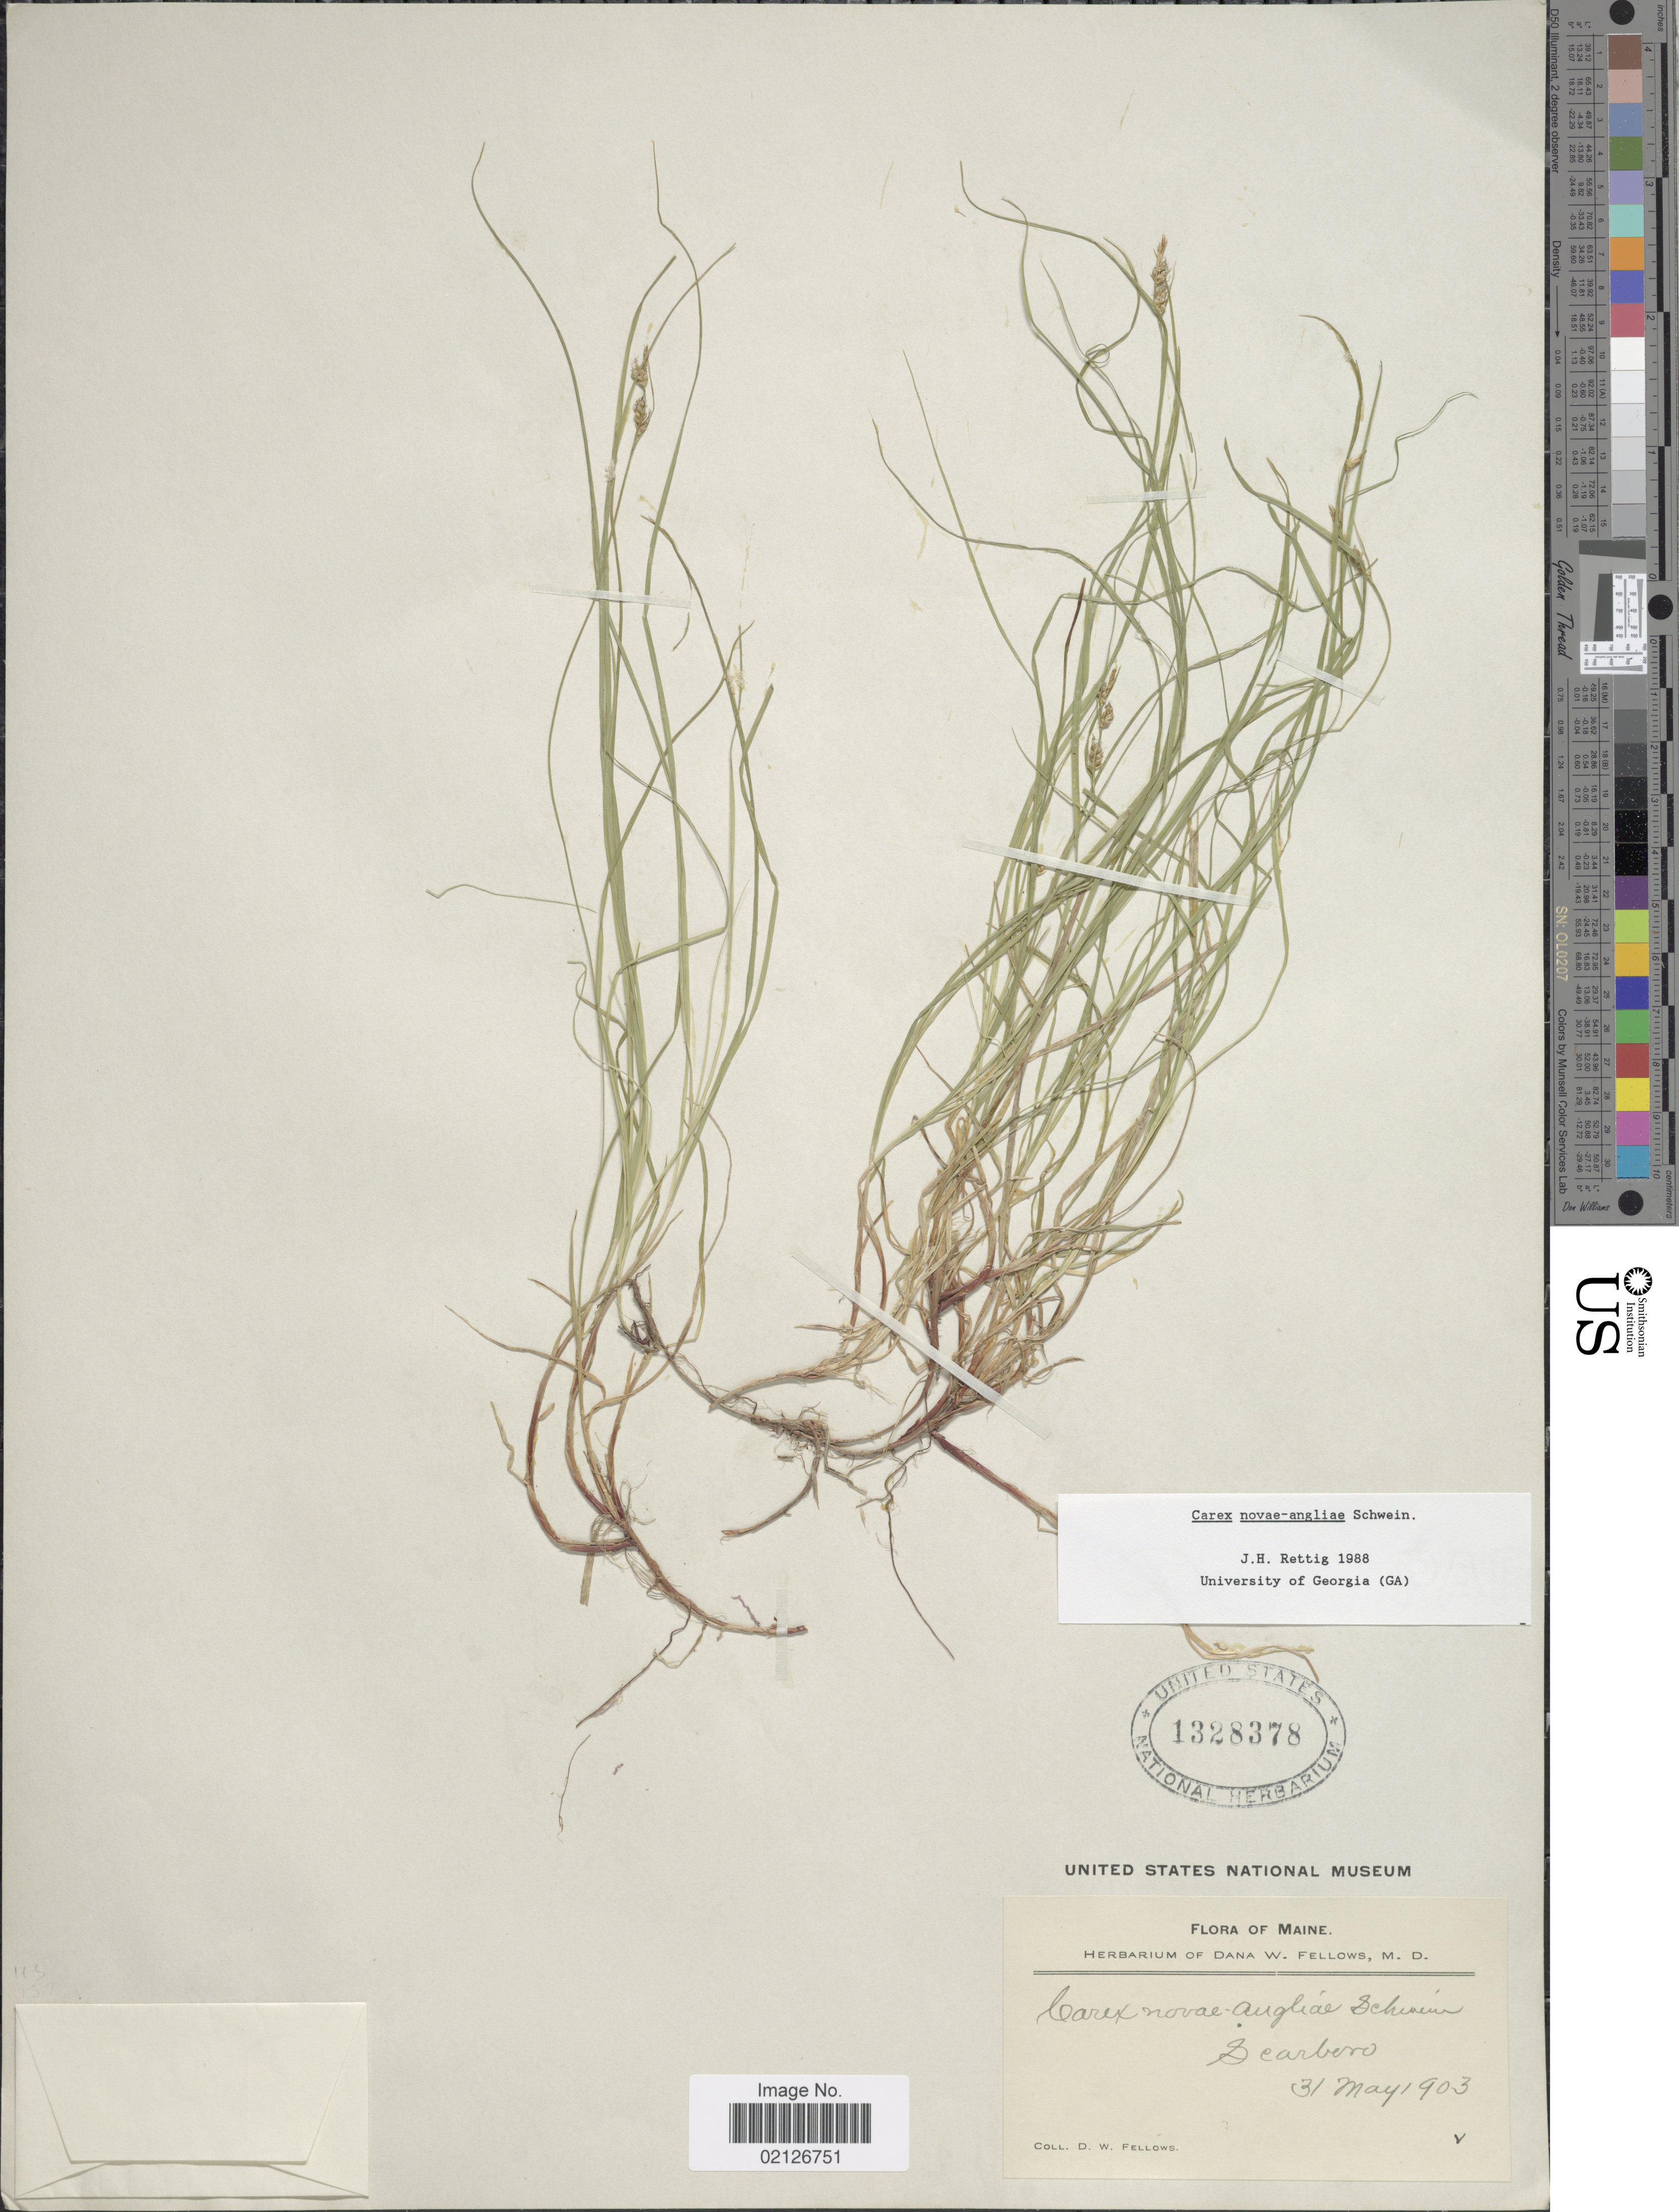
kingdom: Plantae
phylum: Tracheophyta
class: Liliopsida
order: Poales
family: Cyperaceae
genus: Carex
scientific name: Carex novae-angliae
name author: Schwein.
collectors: D. W. Fellows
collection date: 1903-05-31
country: United States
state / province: Maine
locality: Scarboro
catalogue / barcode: US 1328378